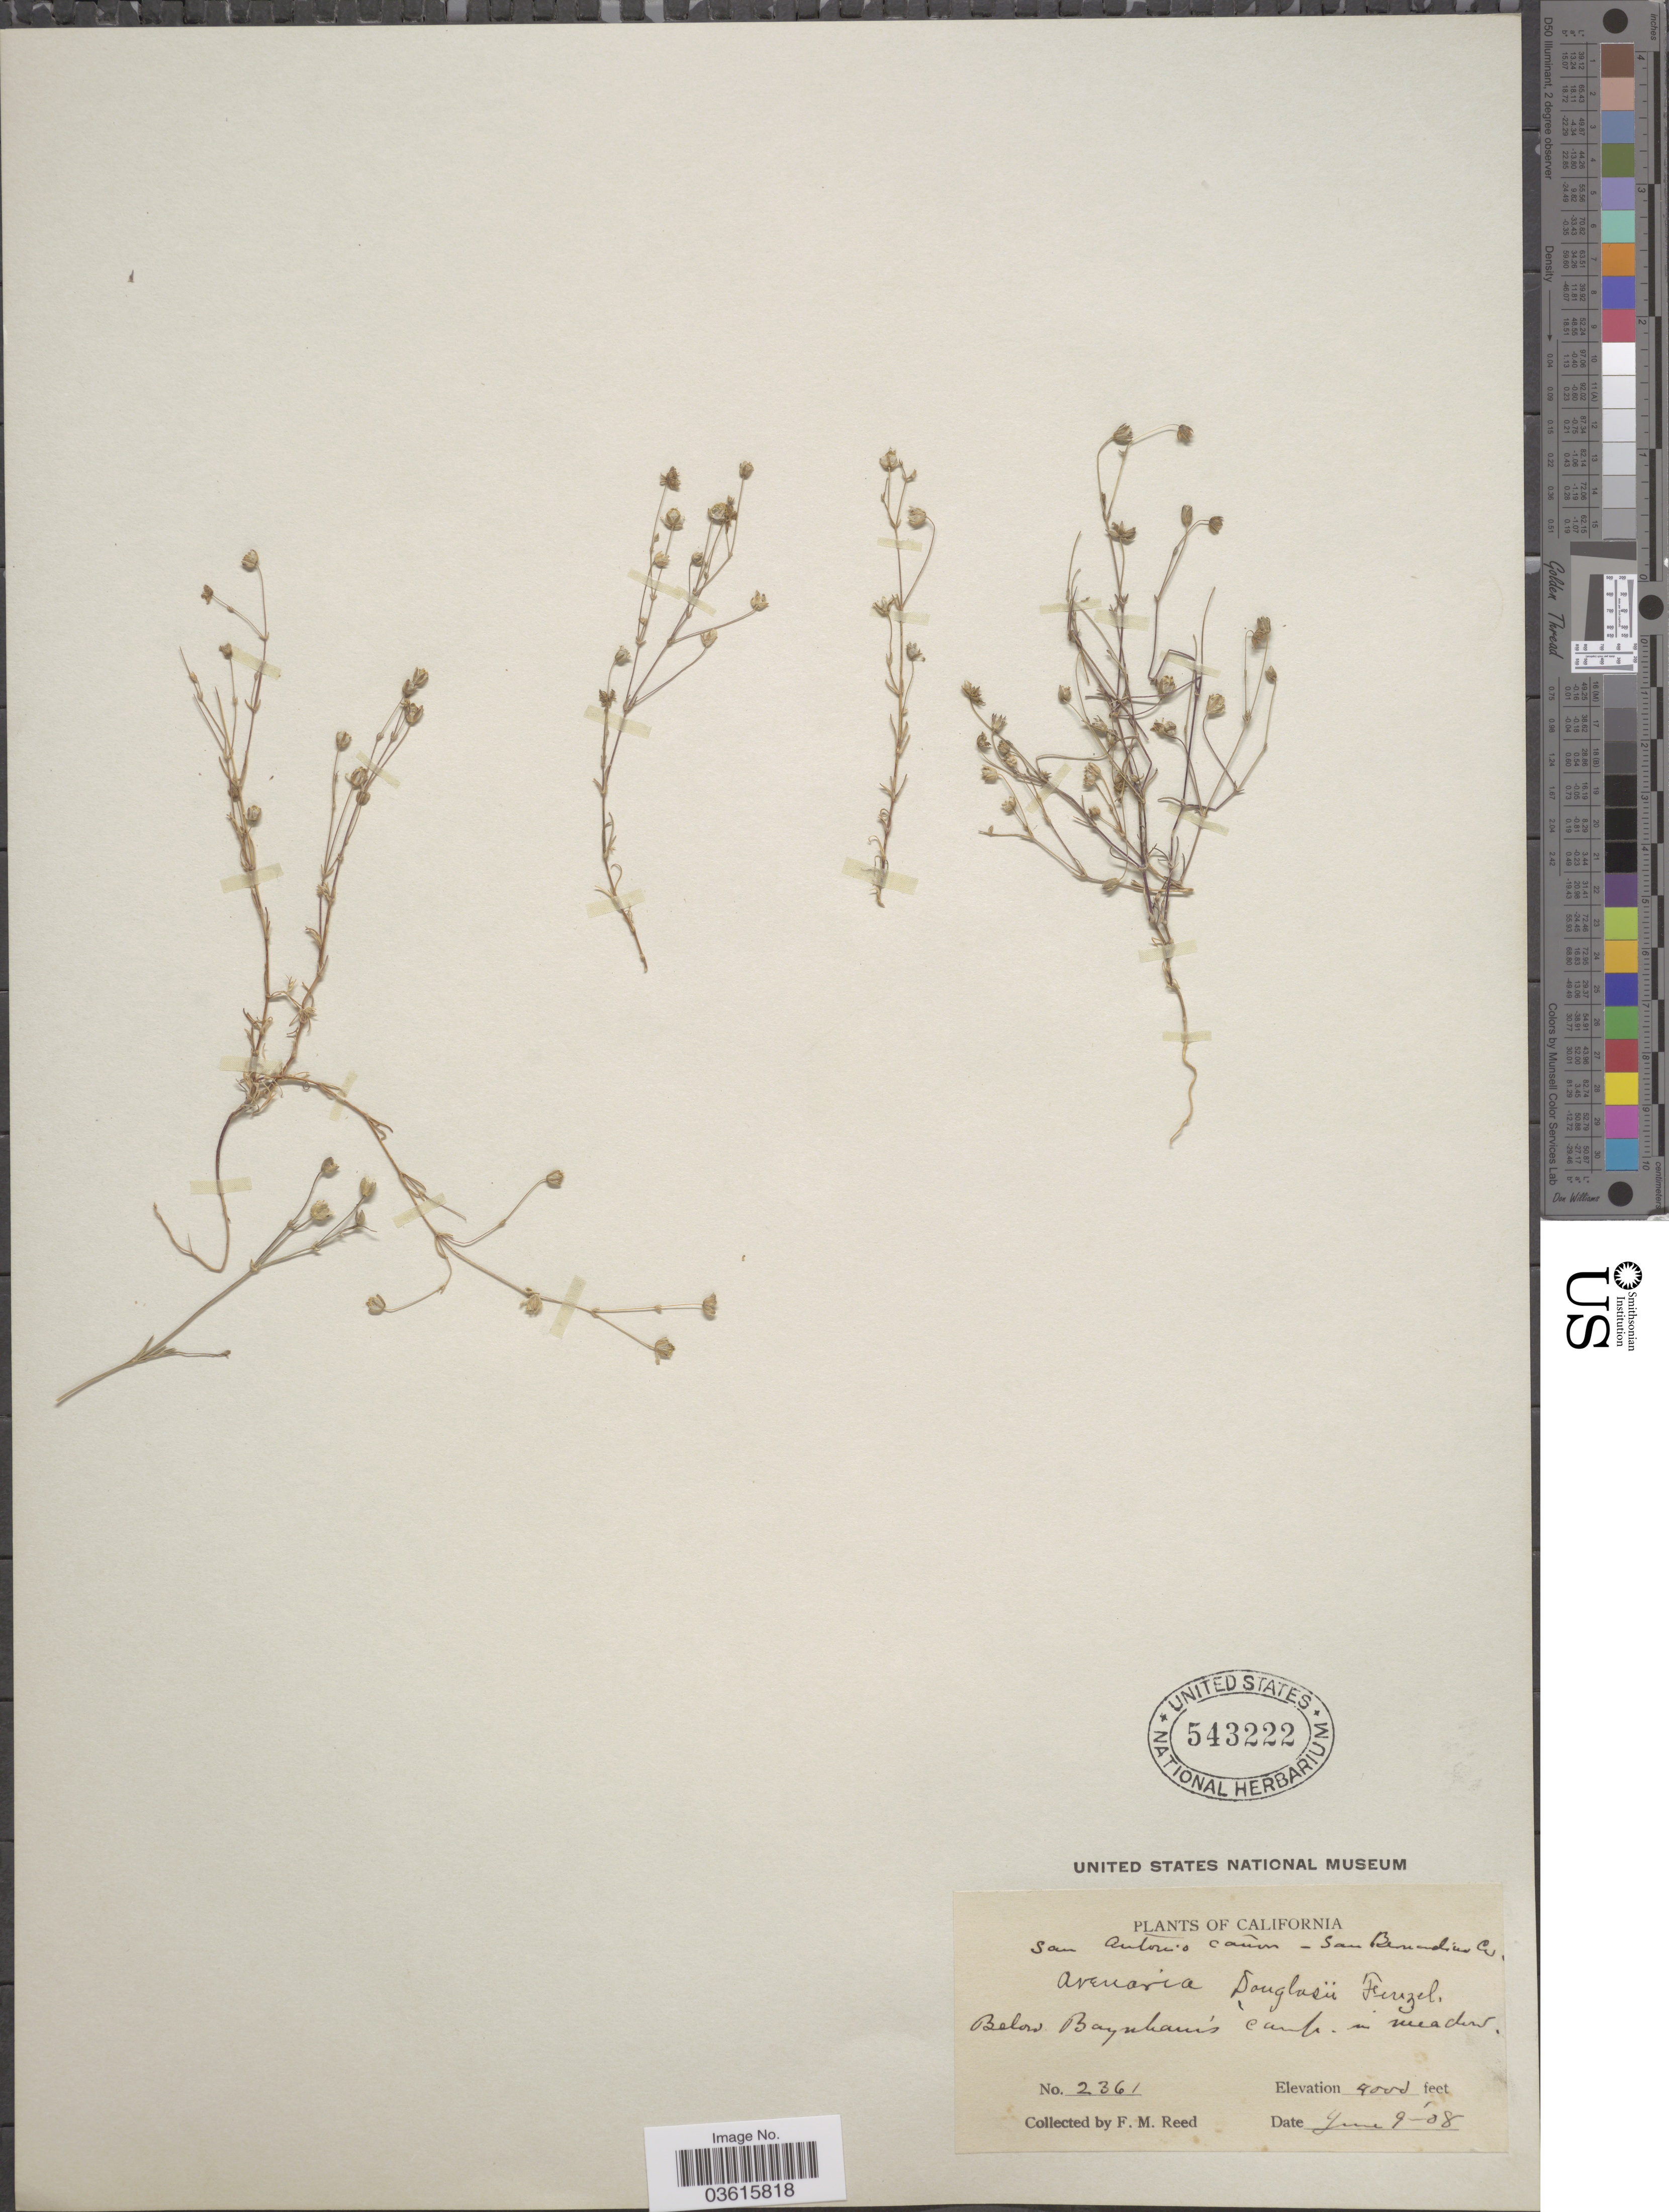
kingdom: Plantae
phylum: Tracheophyta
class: Magnoliopsida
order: Caryophyllales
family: Caryophyllaceae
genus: Minuartia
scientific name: Minuartia douglasii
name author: Mattf.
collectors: F. Reed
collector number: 2361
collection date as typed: Transcribed d/m/y: 9/6/8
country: United States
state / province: California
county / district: San Bernardino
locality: San Antonio Cañon-San Bernardino Co. Below Baynham's Camp.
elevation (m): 1219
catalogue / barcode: US 543222